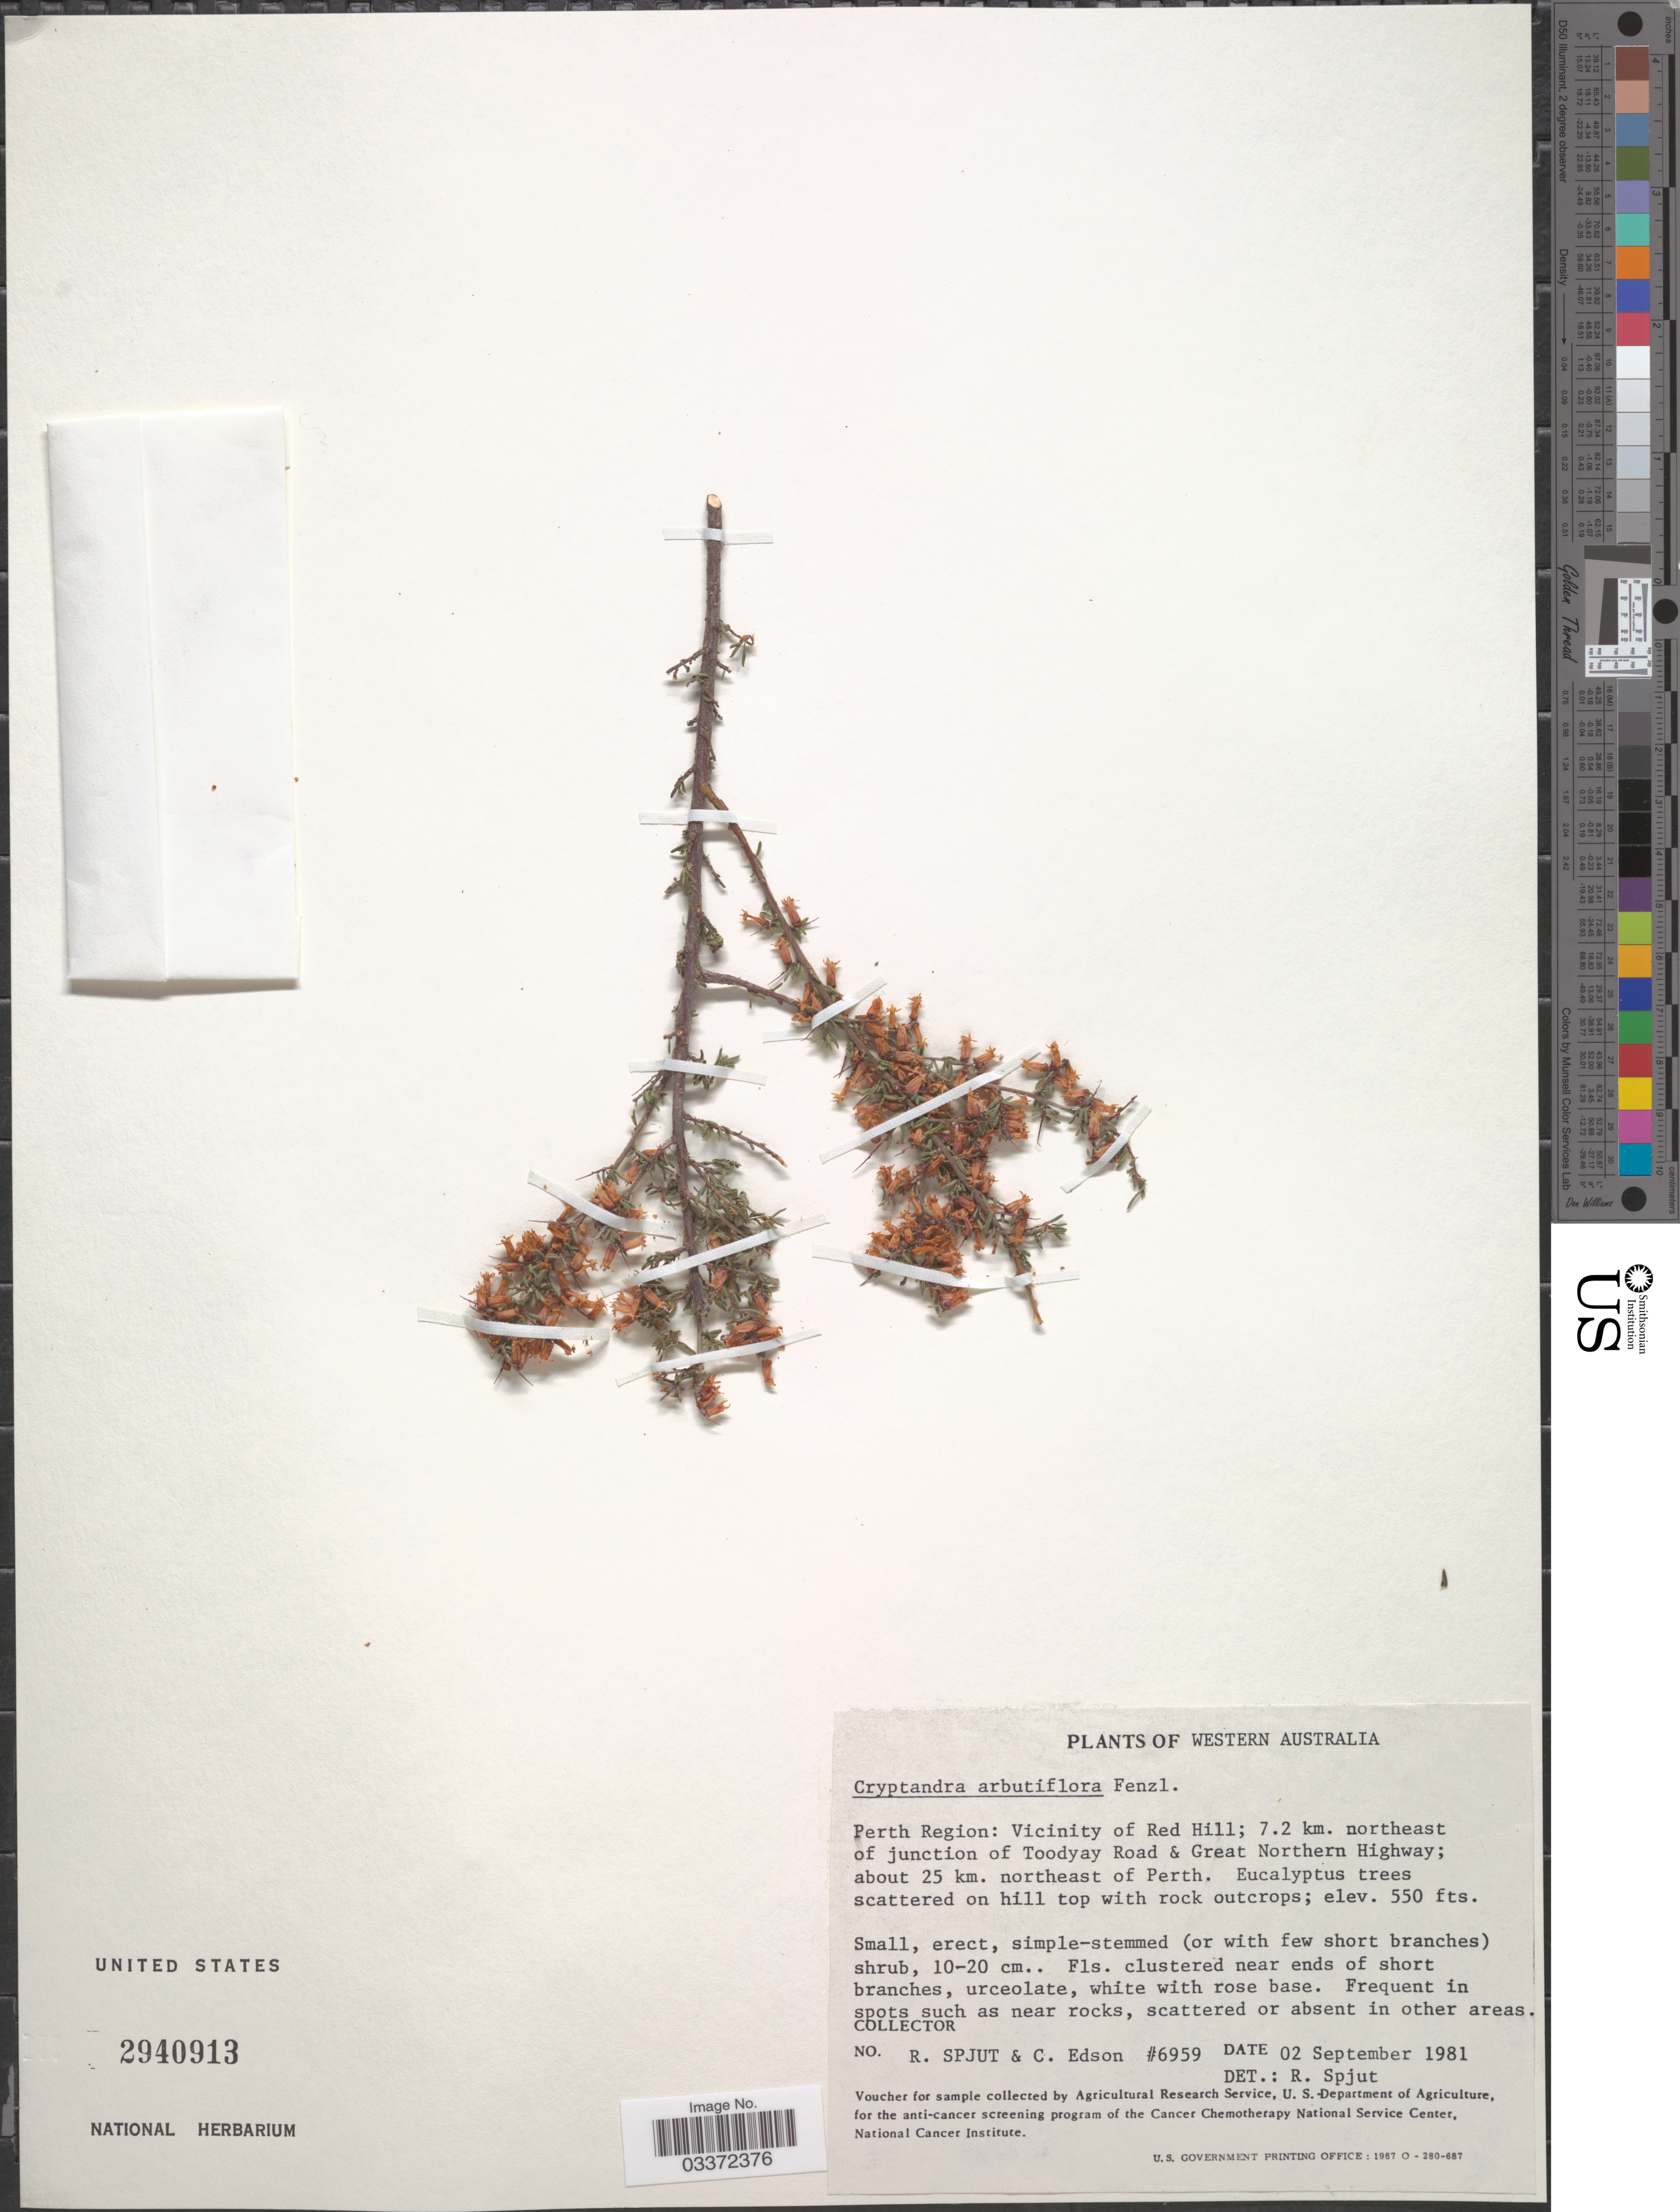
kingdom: Plantae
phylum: Tracheophyta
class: Magnoliopsida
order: Rosales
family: Rhamnaceae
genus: Cryptandra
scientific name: Cryptandra arbutiflora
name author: Fenzl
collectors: R. Spjut & C. Edson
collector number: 6959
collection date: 1981-09-02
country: Australia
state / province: Western Australia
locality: Perth Region: Vicinity of Red Hill; 7.2 km. northeast of junction of Toodyay Road & Great Northern Highway; about 25 km. northeast of Perth.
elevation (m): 168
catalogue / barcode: US 2940913